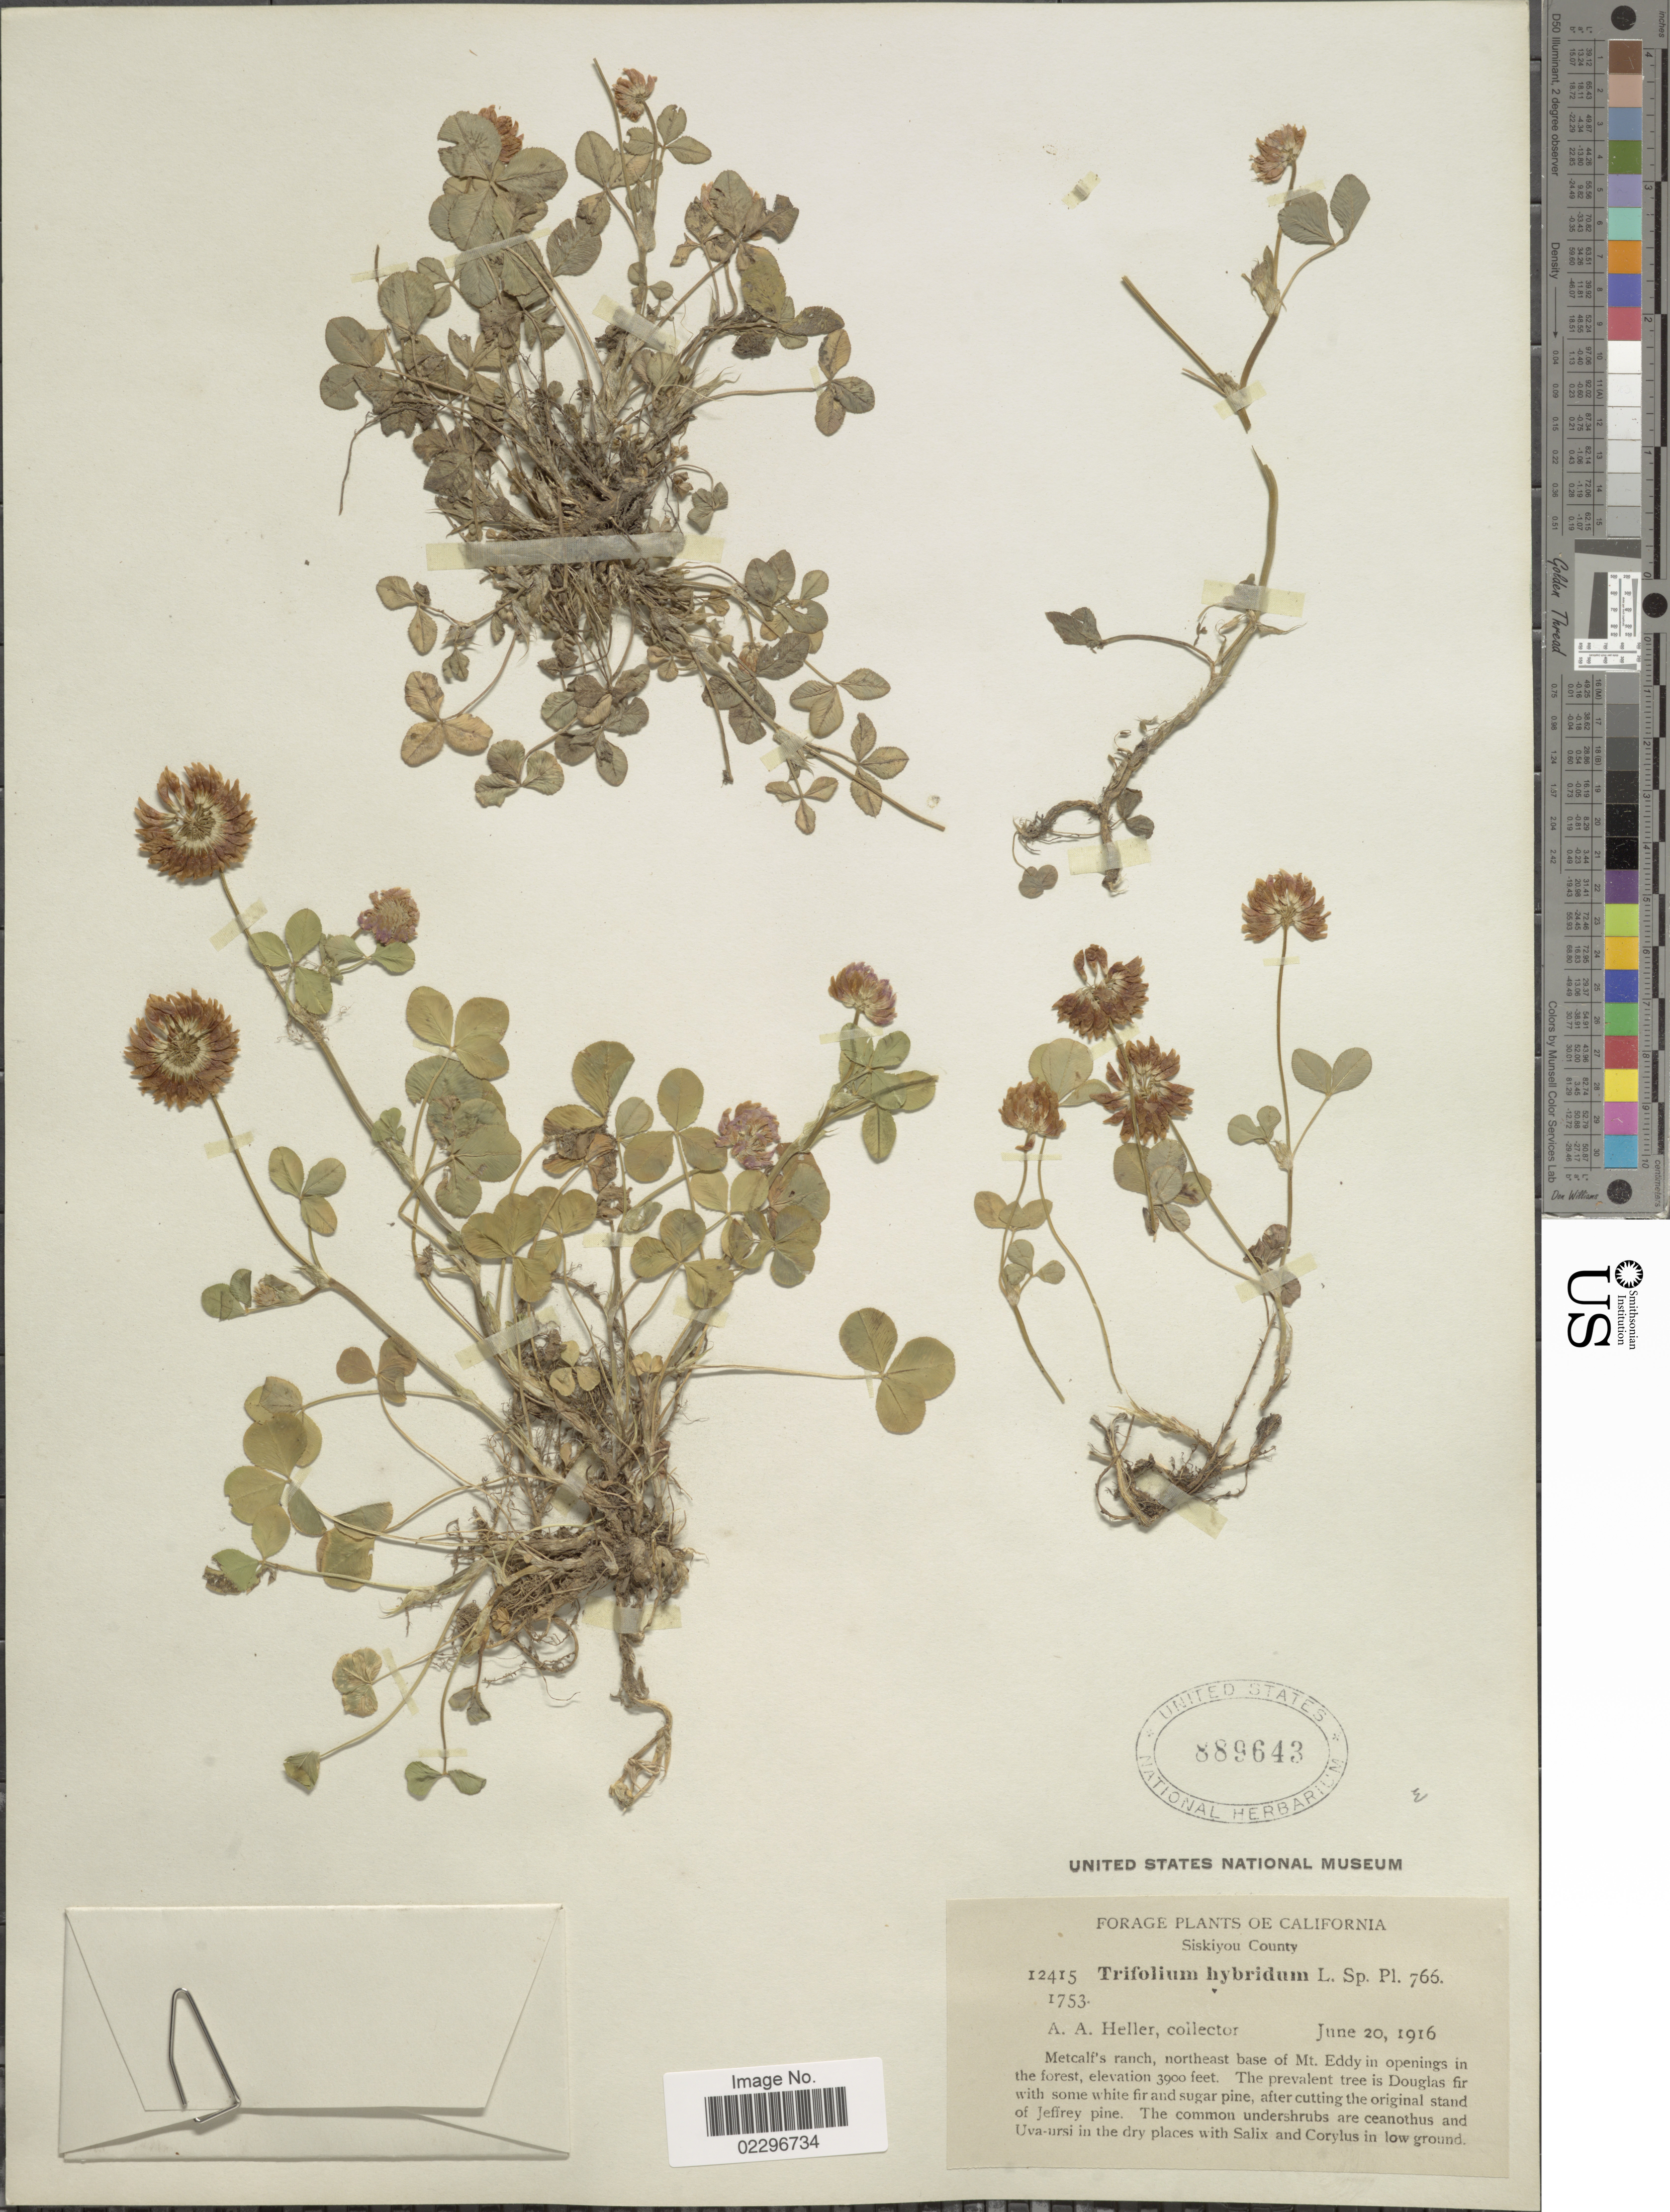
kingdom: Plantae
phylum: Tracheophyta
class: Magnoliopsida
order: Fabales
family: Fabaceae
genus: Trifolium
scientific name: Trifolium hybridum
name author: L.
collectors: A. A. Heller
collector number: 12415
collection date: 1916-06-20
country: United States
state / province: California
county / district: Siskiyou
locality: Siskiyou County. Metcalf's ranch, northeast base of Mt. Eddy in openings in the forest.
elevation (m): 1189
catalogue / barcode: US 889643